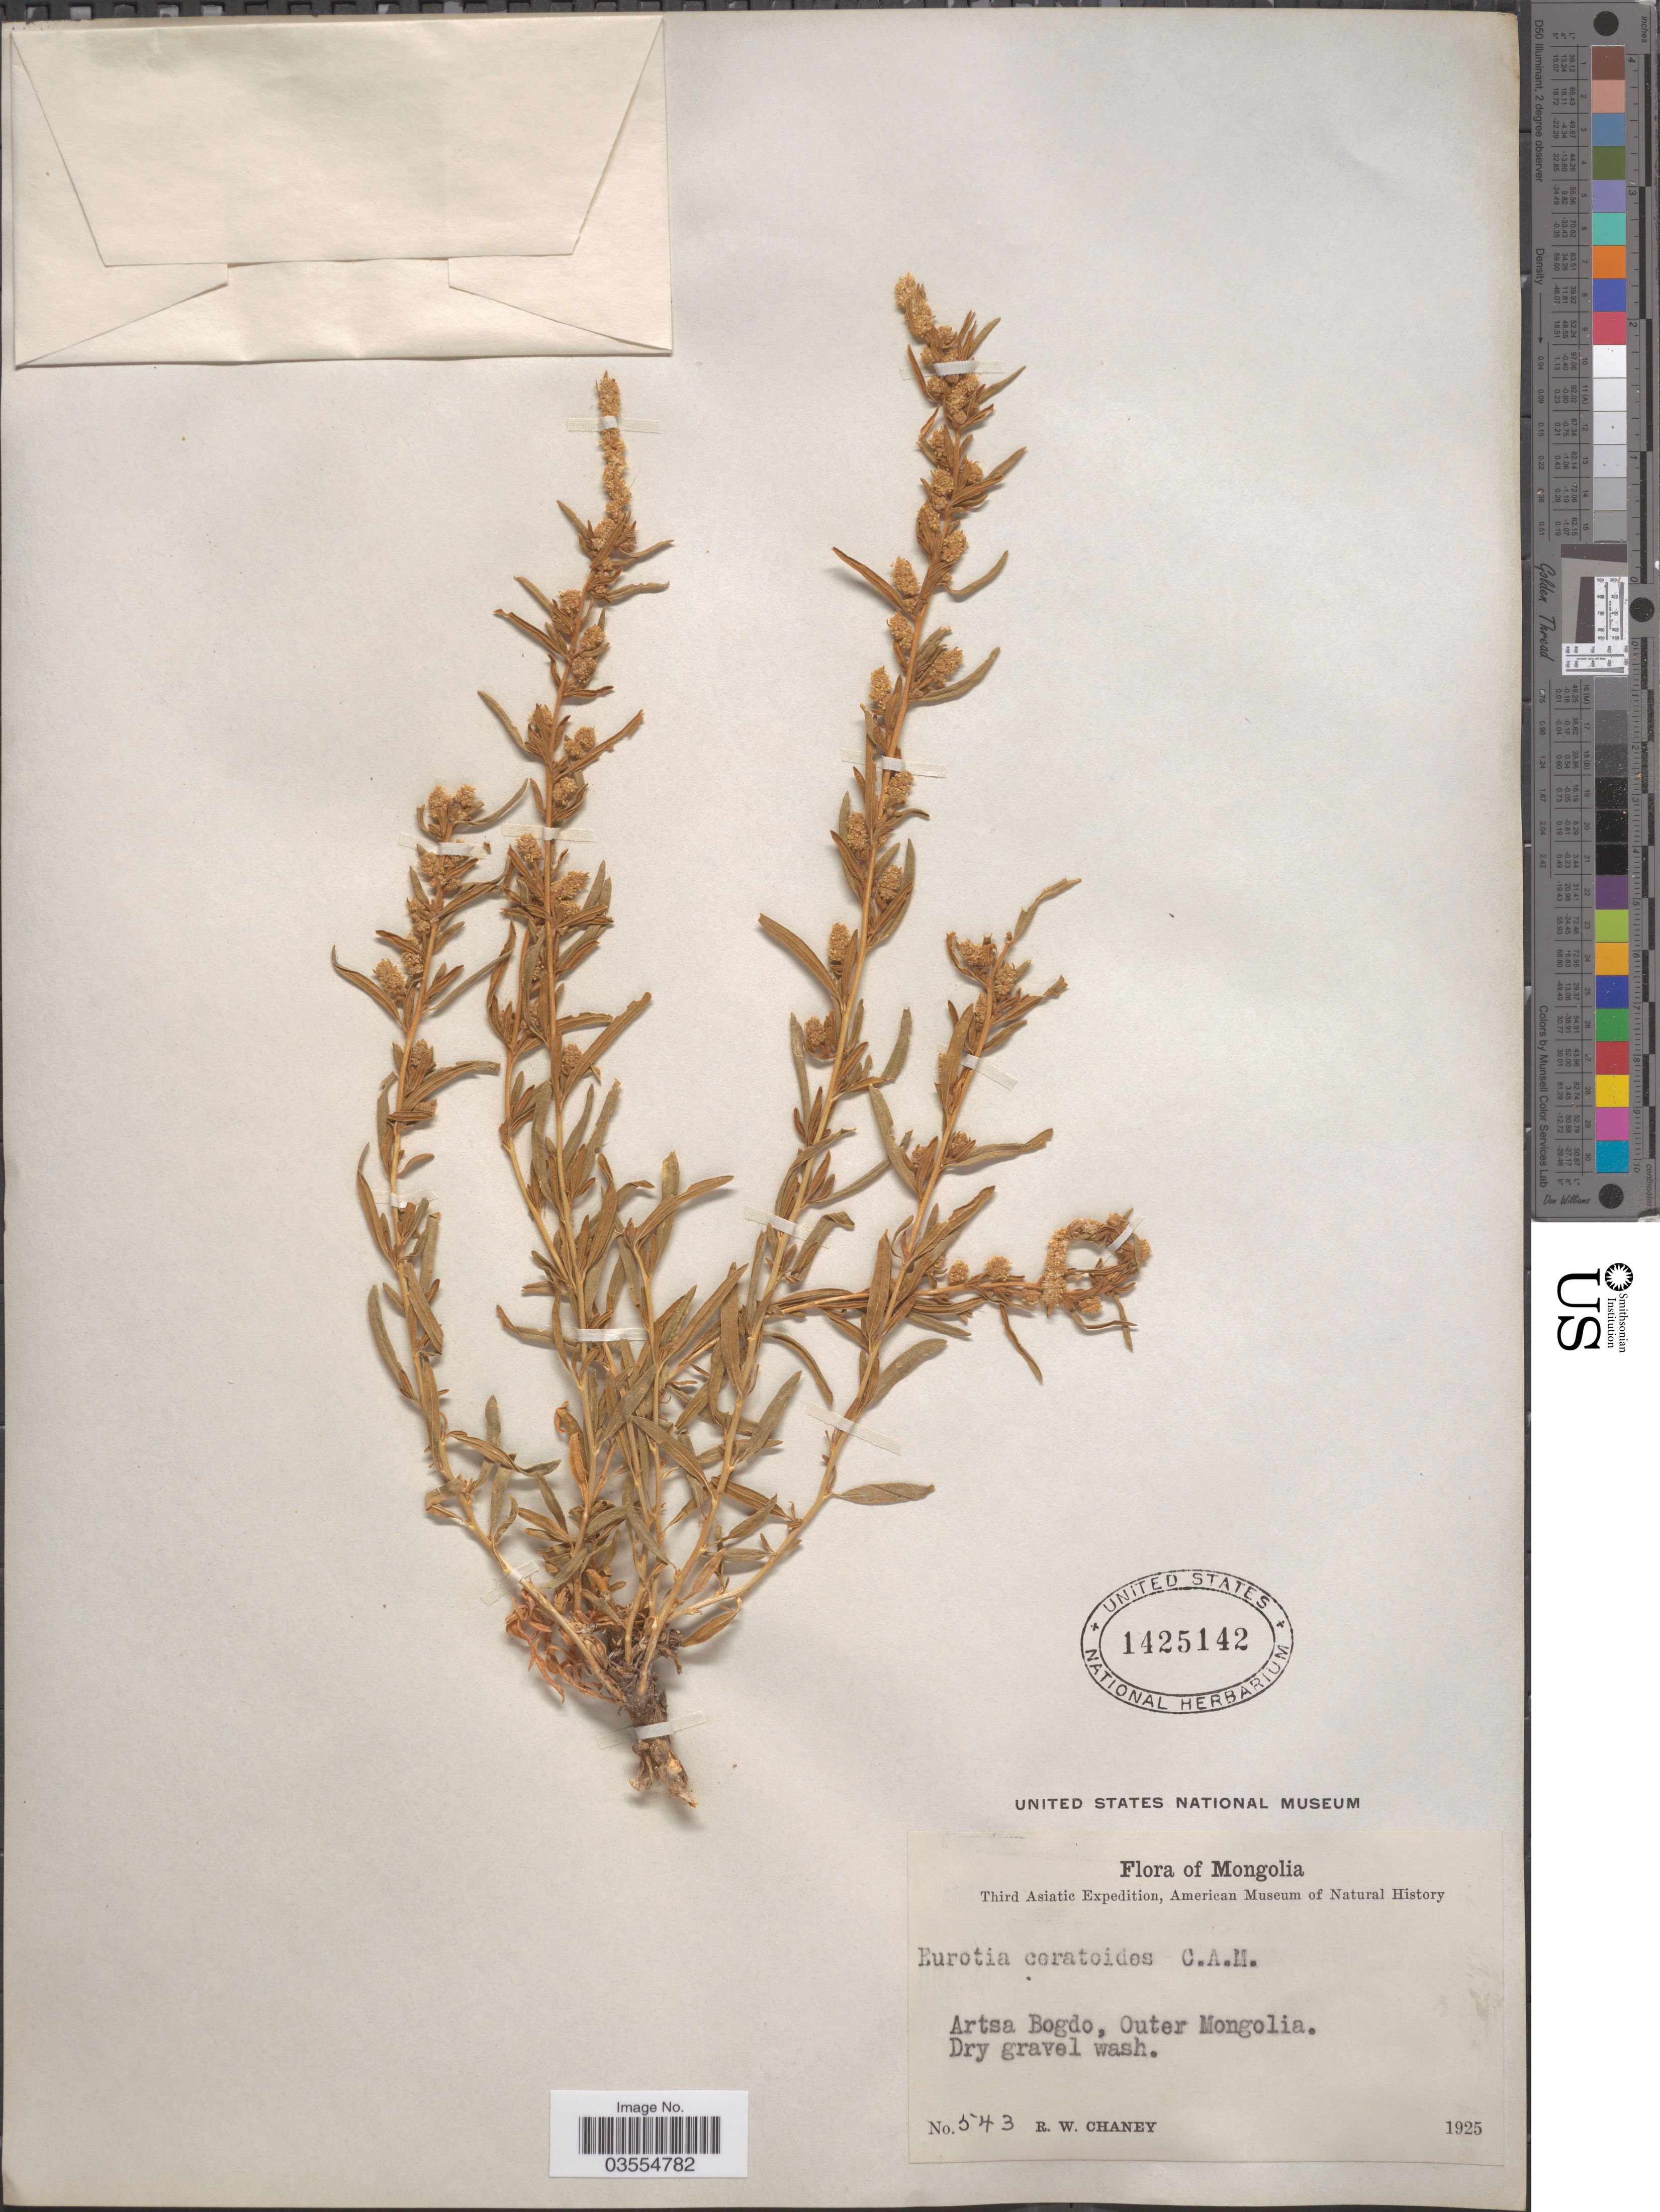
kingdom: Plantae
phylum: Tracheophyta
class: Magnoliopsida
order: Caryophyllales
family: Amaranthaceae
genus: Krascheninnikovia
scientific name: Krascheninnikovia ceratoides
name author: (L.) Gueldenst.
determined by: U.S. National Herbarium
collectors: R. Chaney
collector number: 543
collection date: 1925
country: Mongolia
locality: Mongolia. Artsa Bogdo, Outer Mongolia.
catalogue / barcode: US 1425142